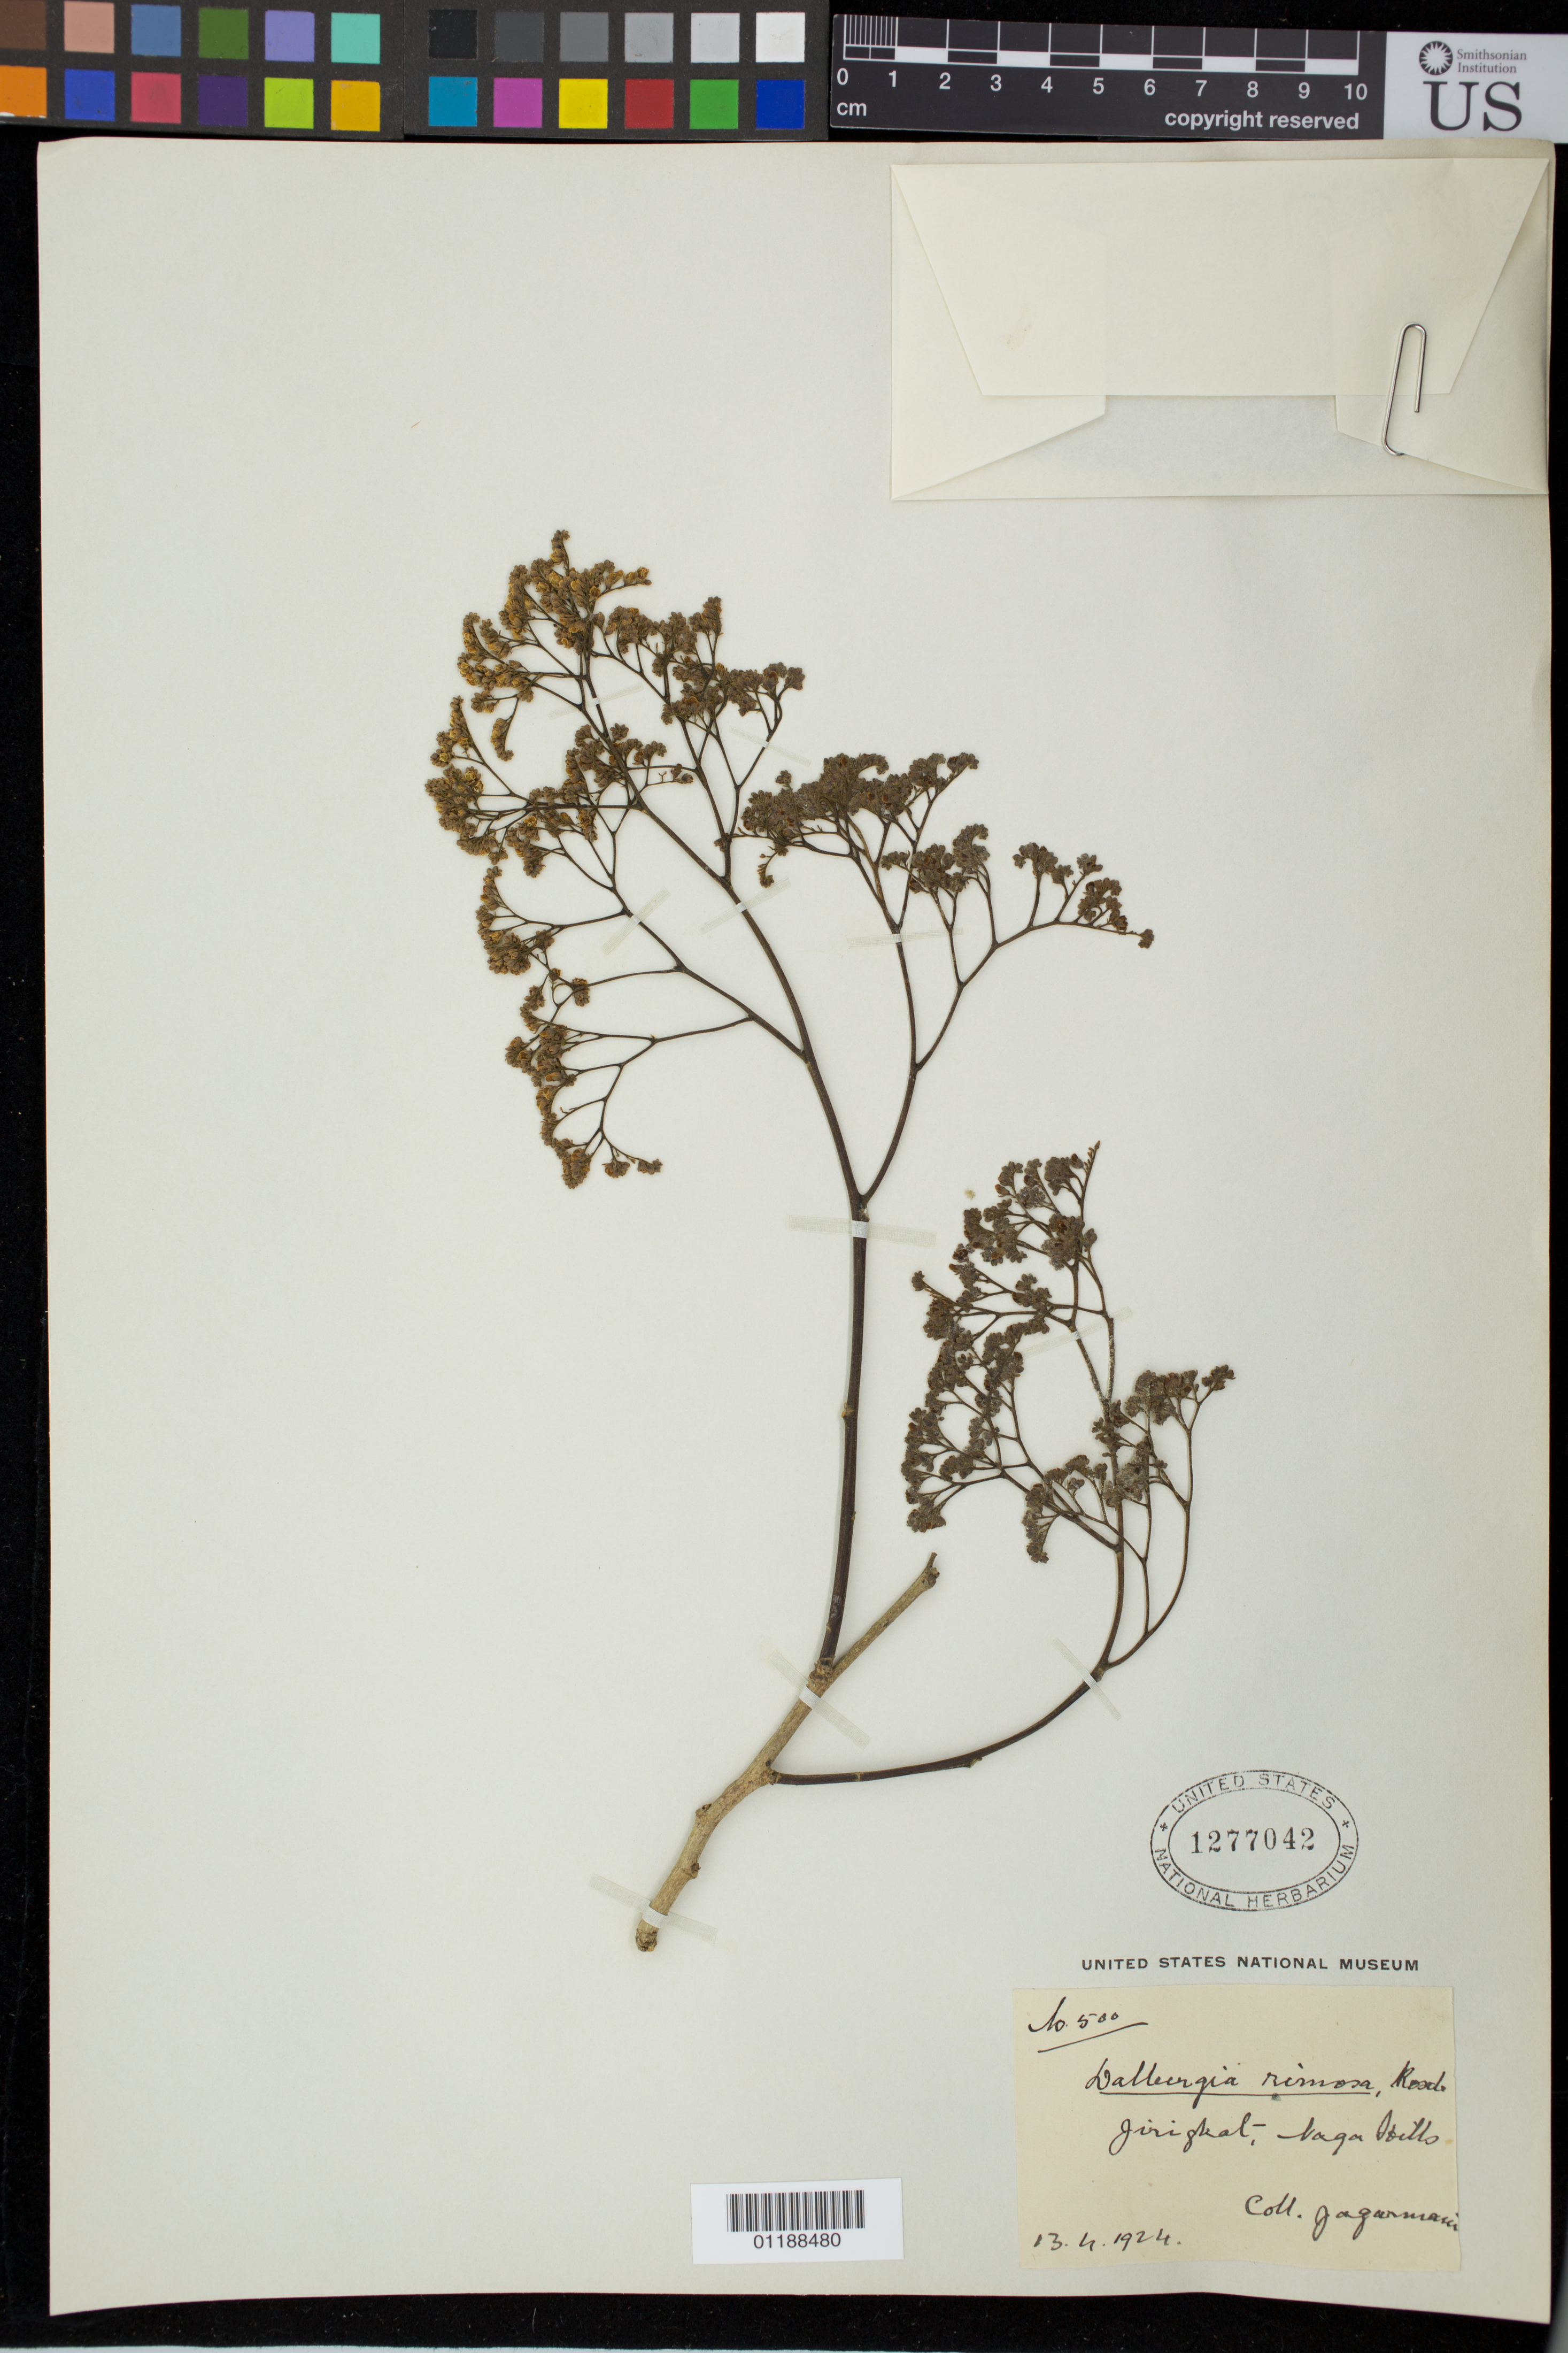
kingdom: Plantae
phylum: Tracheophyta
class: Magnoliopsida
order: Fabales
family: Fabaceae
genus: Dalbergia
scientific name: Dalbergia rimosa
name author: Roxb.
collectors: -. Jagarmani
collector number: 500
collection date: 1924-04-13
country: India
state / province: Assam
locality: Jirighat, Vaga Hills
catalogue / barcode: US 1277042